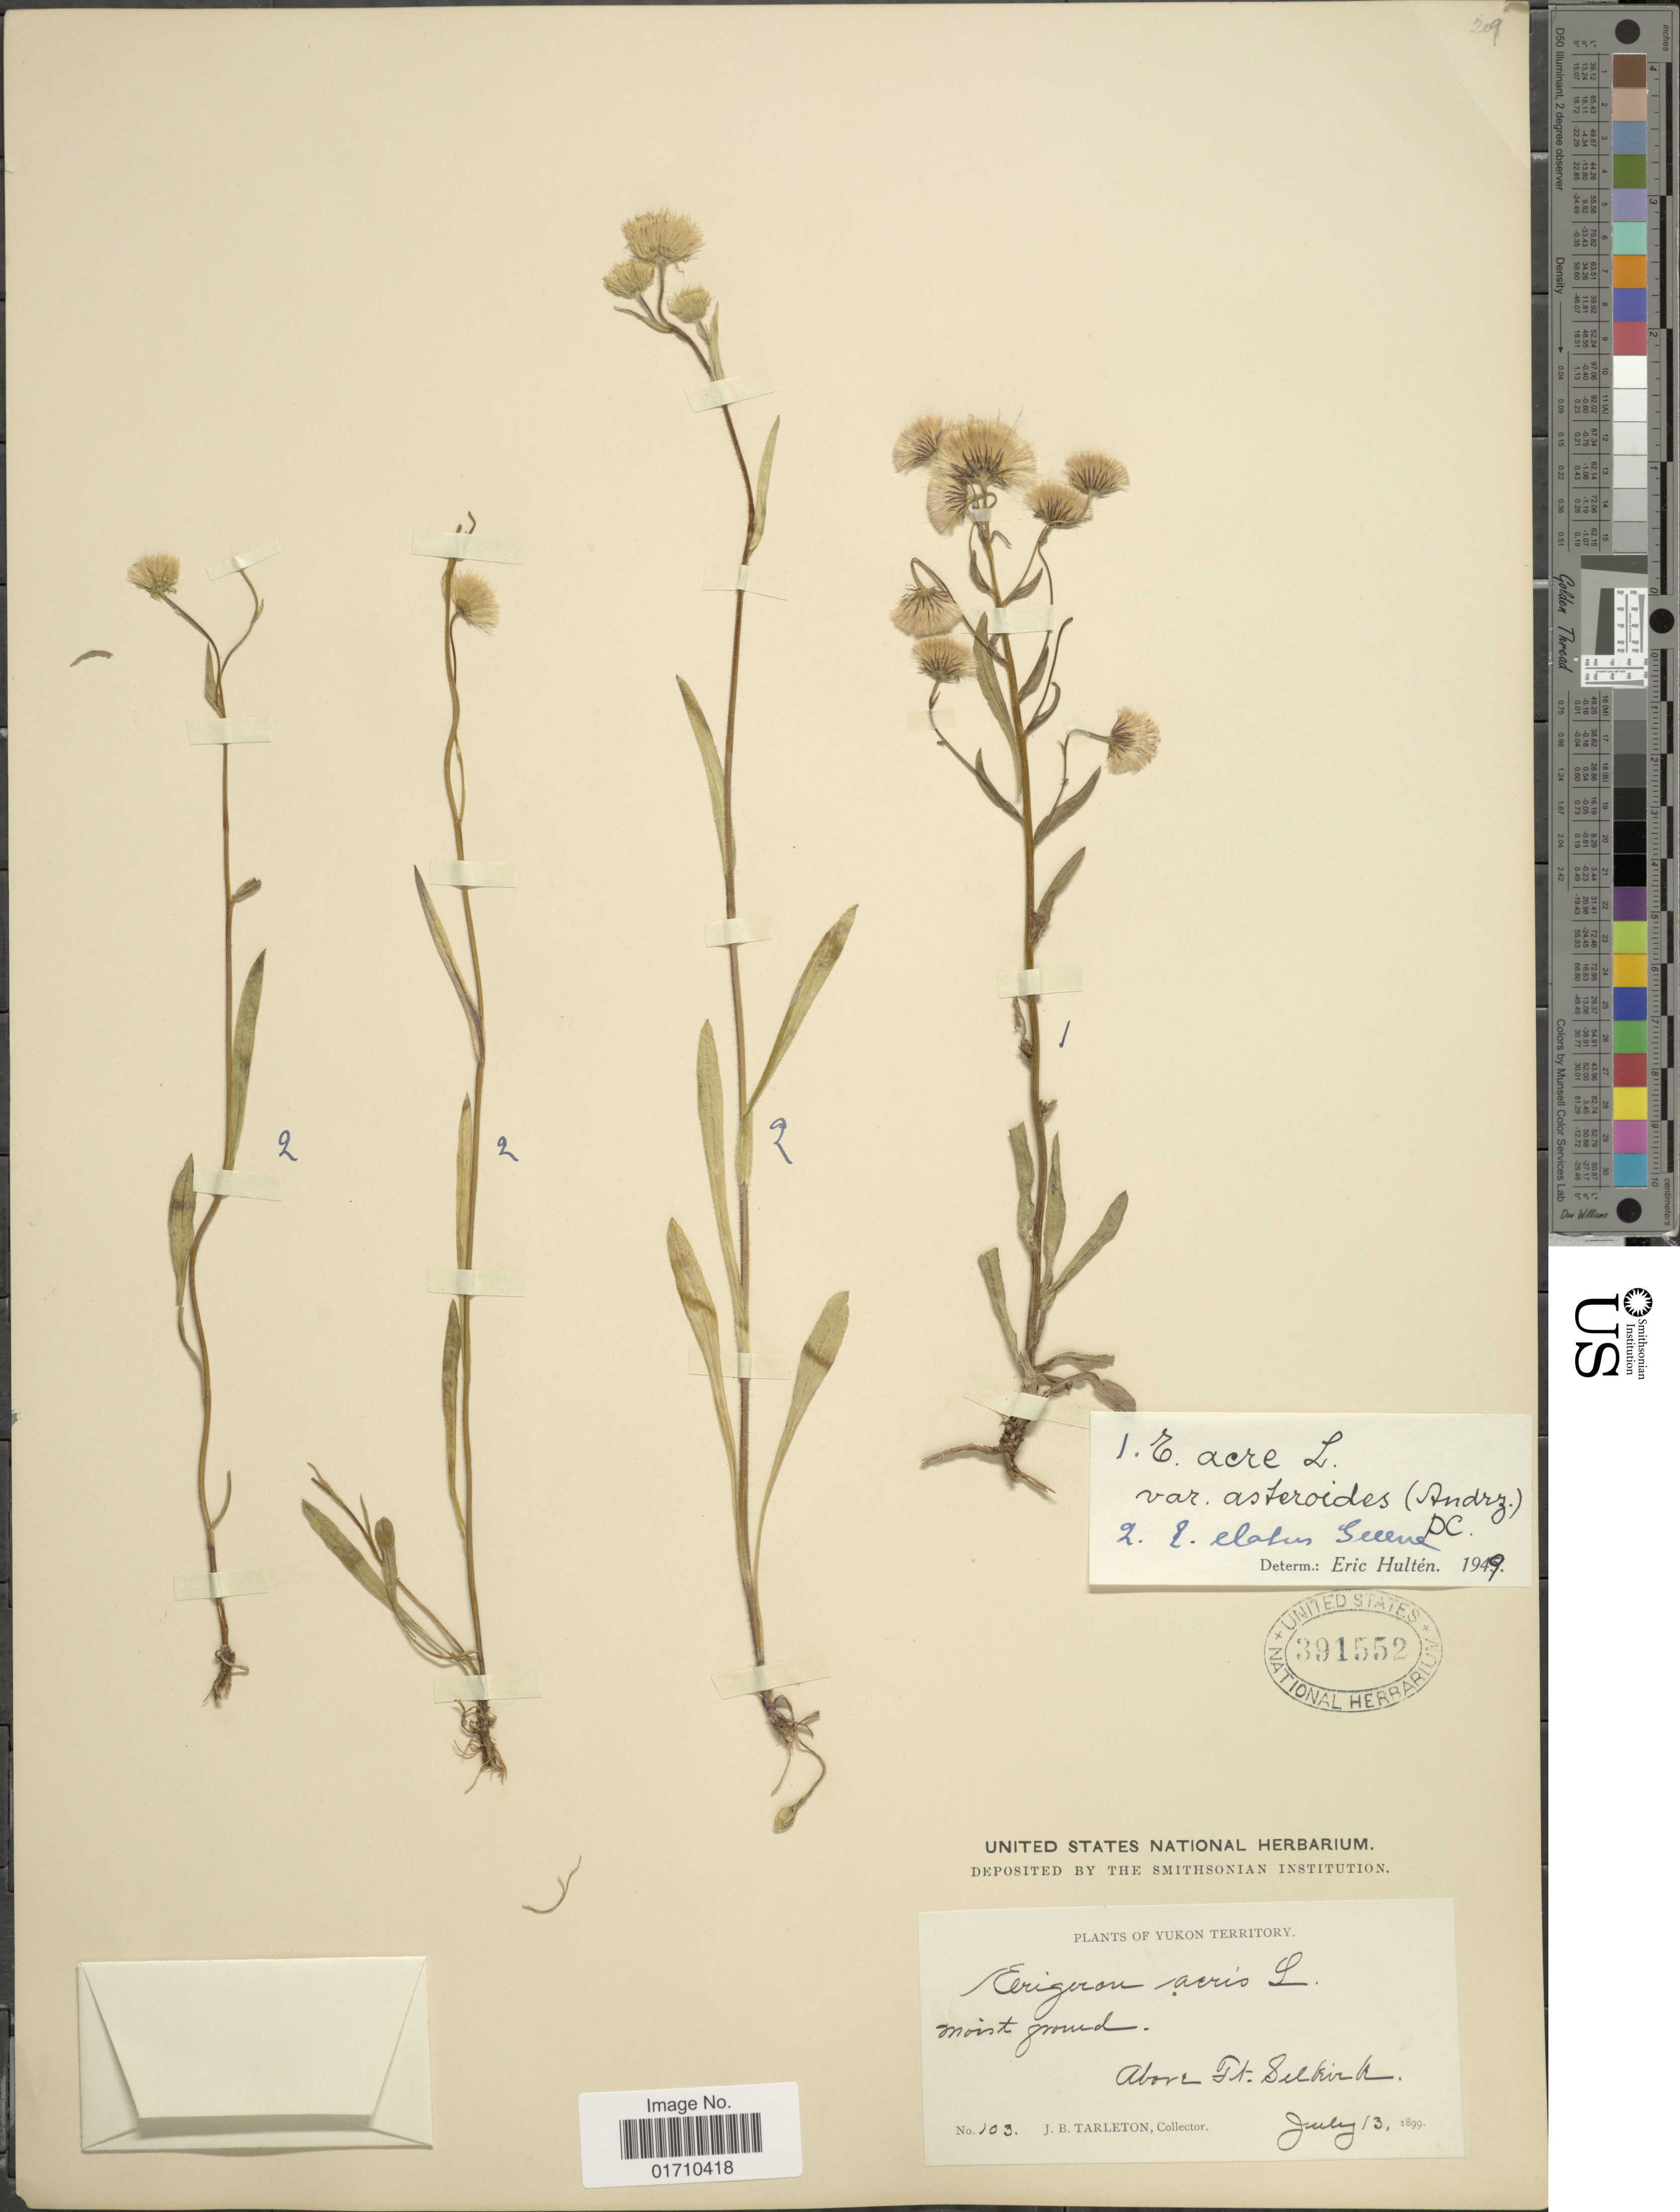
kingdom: Plantae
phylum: Tracheophyta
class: Magnoliopsida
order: Asterales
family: Asteraceae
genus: Erigeron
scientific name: Erigeron acris var. asteroides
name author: (Andrz.) DC.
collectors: J. Tarleton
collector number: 103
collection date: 1899-07-13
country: Canada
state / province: Yukon Territory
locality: Moist ground, Above St Selkirk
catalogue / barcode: US 391552